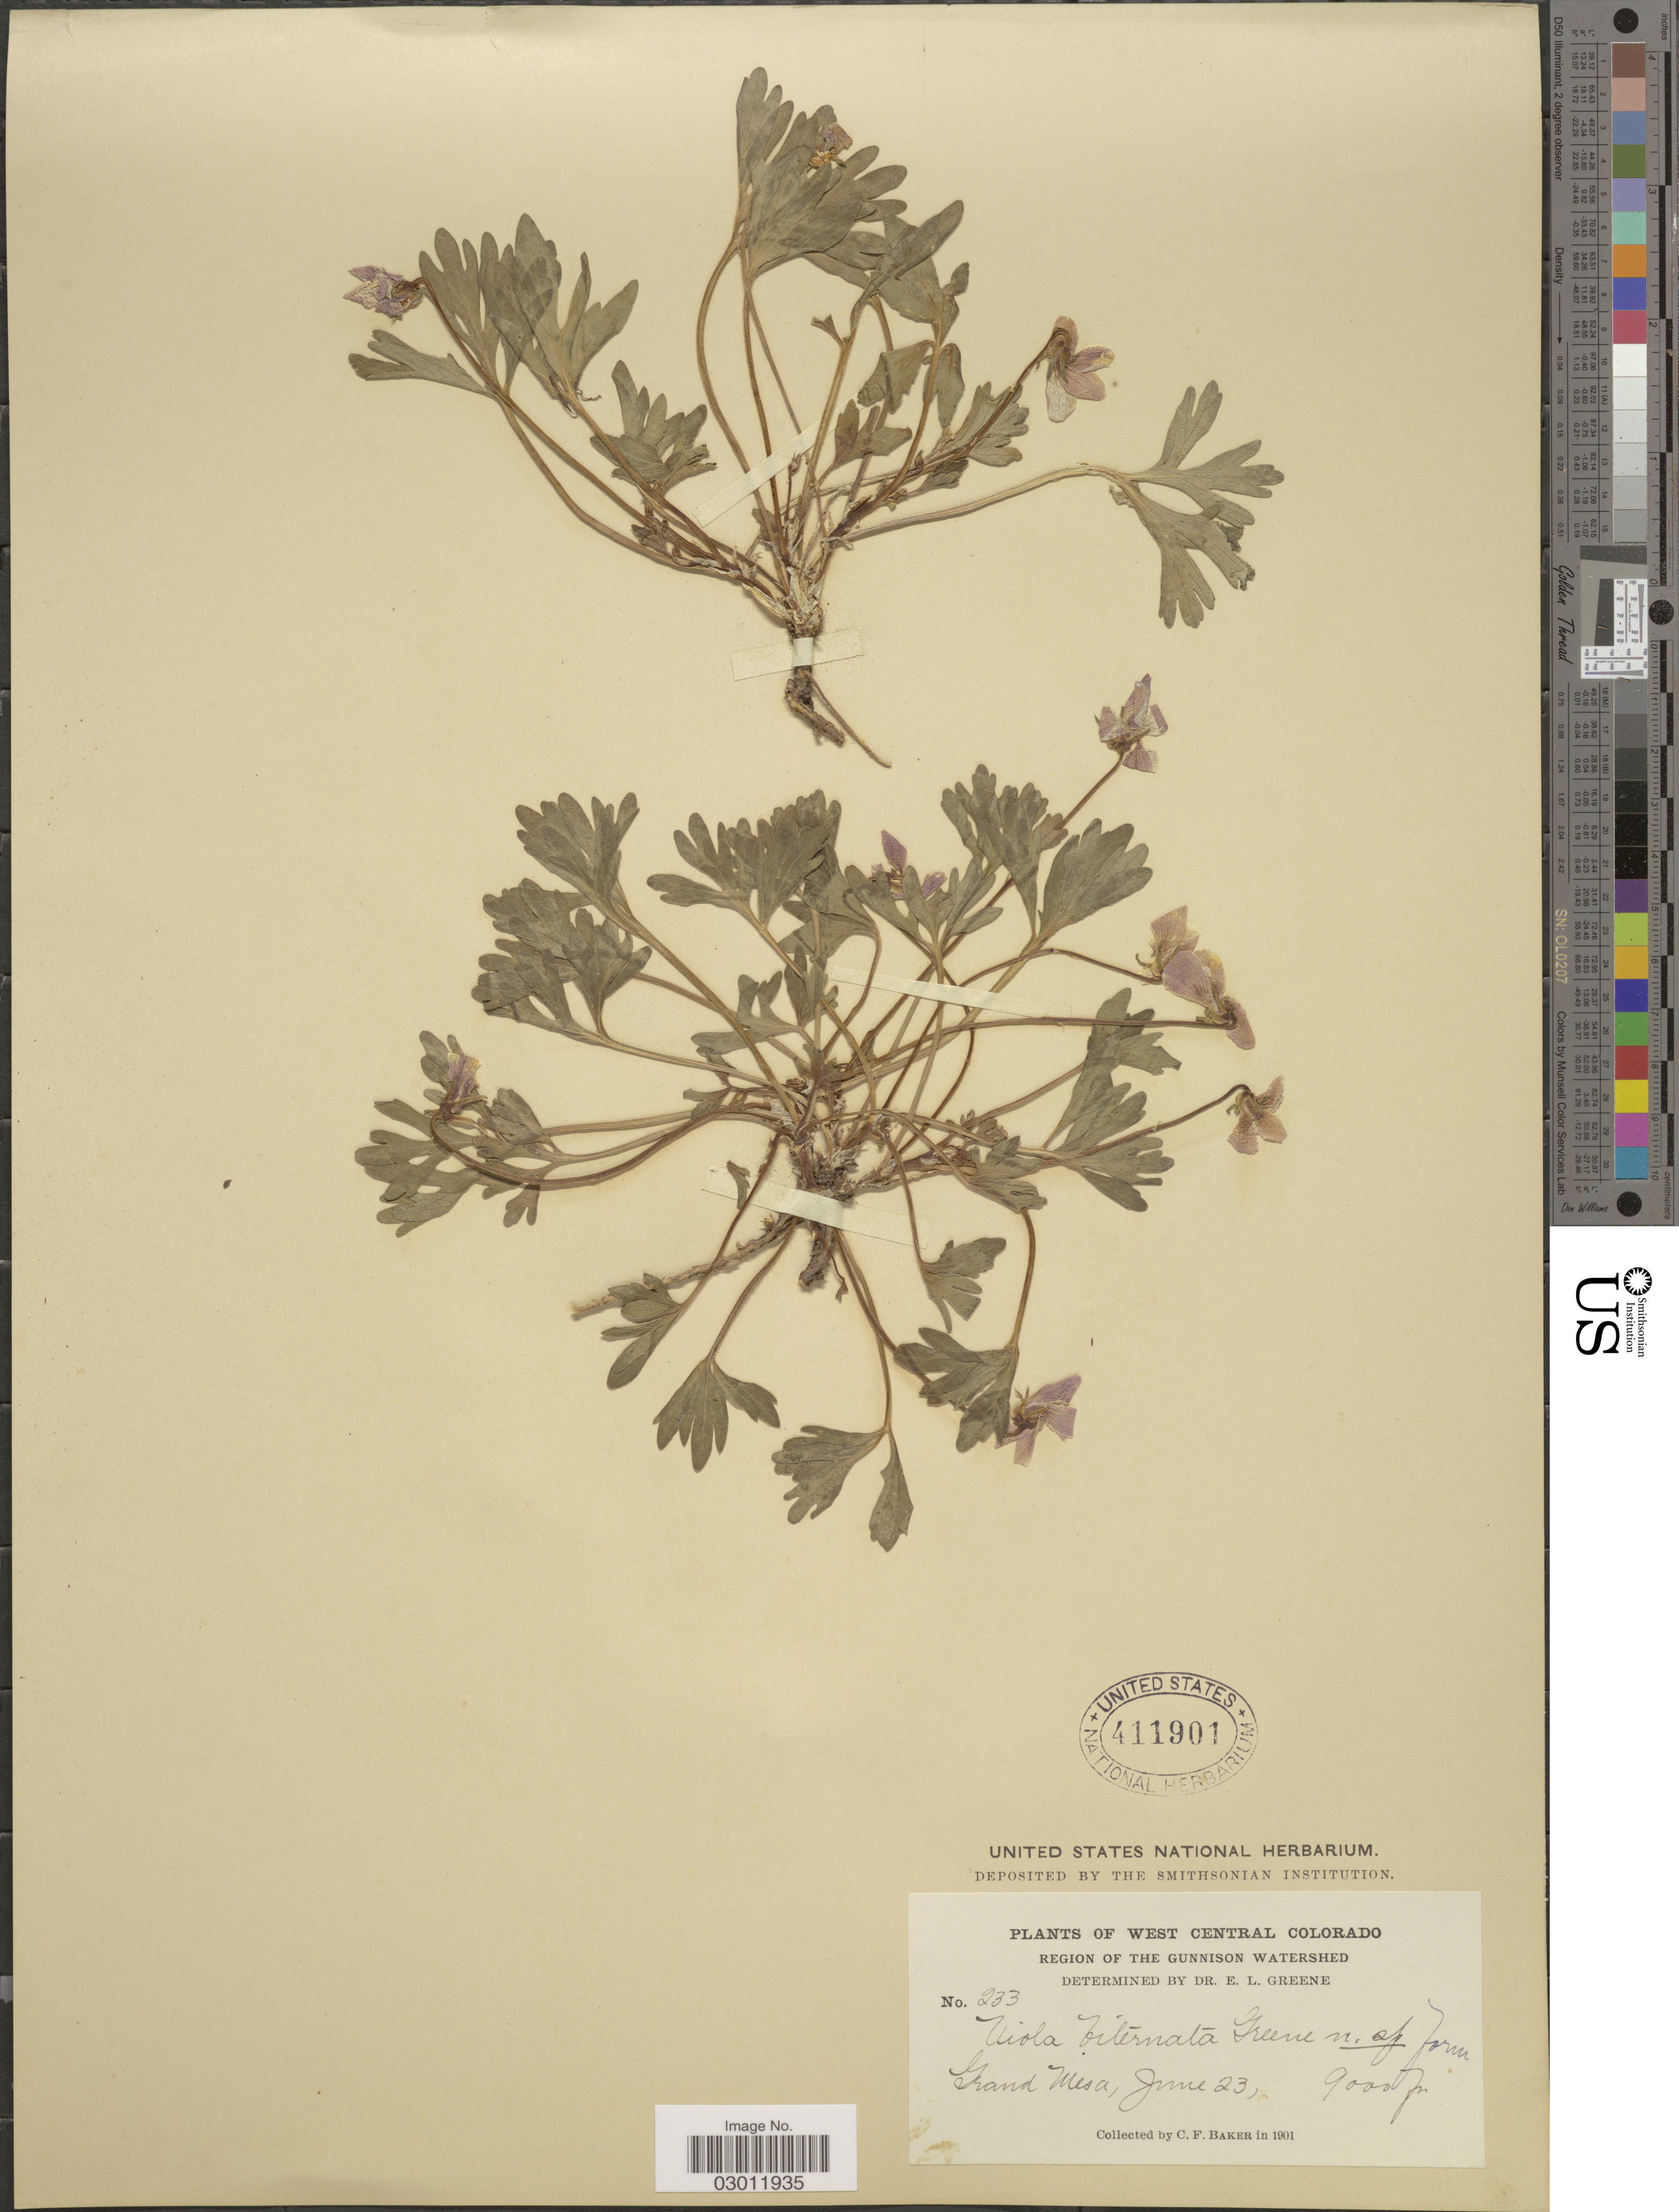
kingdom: Plantae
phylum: Tracheophyta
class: Magnoliopsida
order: Malpighiales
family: Violaceae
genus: Viola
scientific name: Viola biternata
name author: Greene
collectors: C. F. Baker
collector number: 233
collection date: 1901-06-23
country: United States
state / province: Colorado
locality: West Central Colorado. Region of the Gunnison Watershed. Grand Mesa.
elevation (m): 2743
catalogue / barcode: US 411901